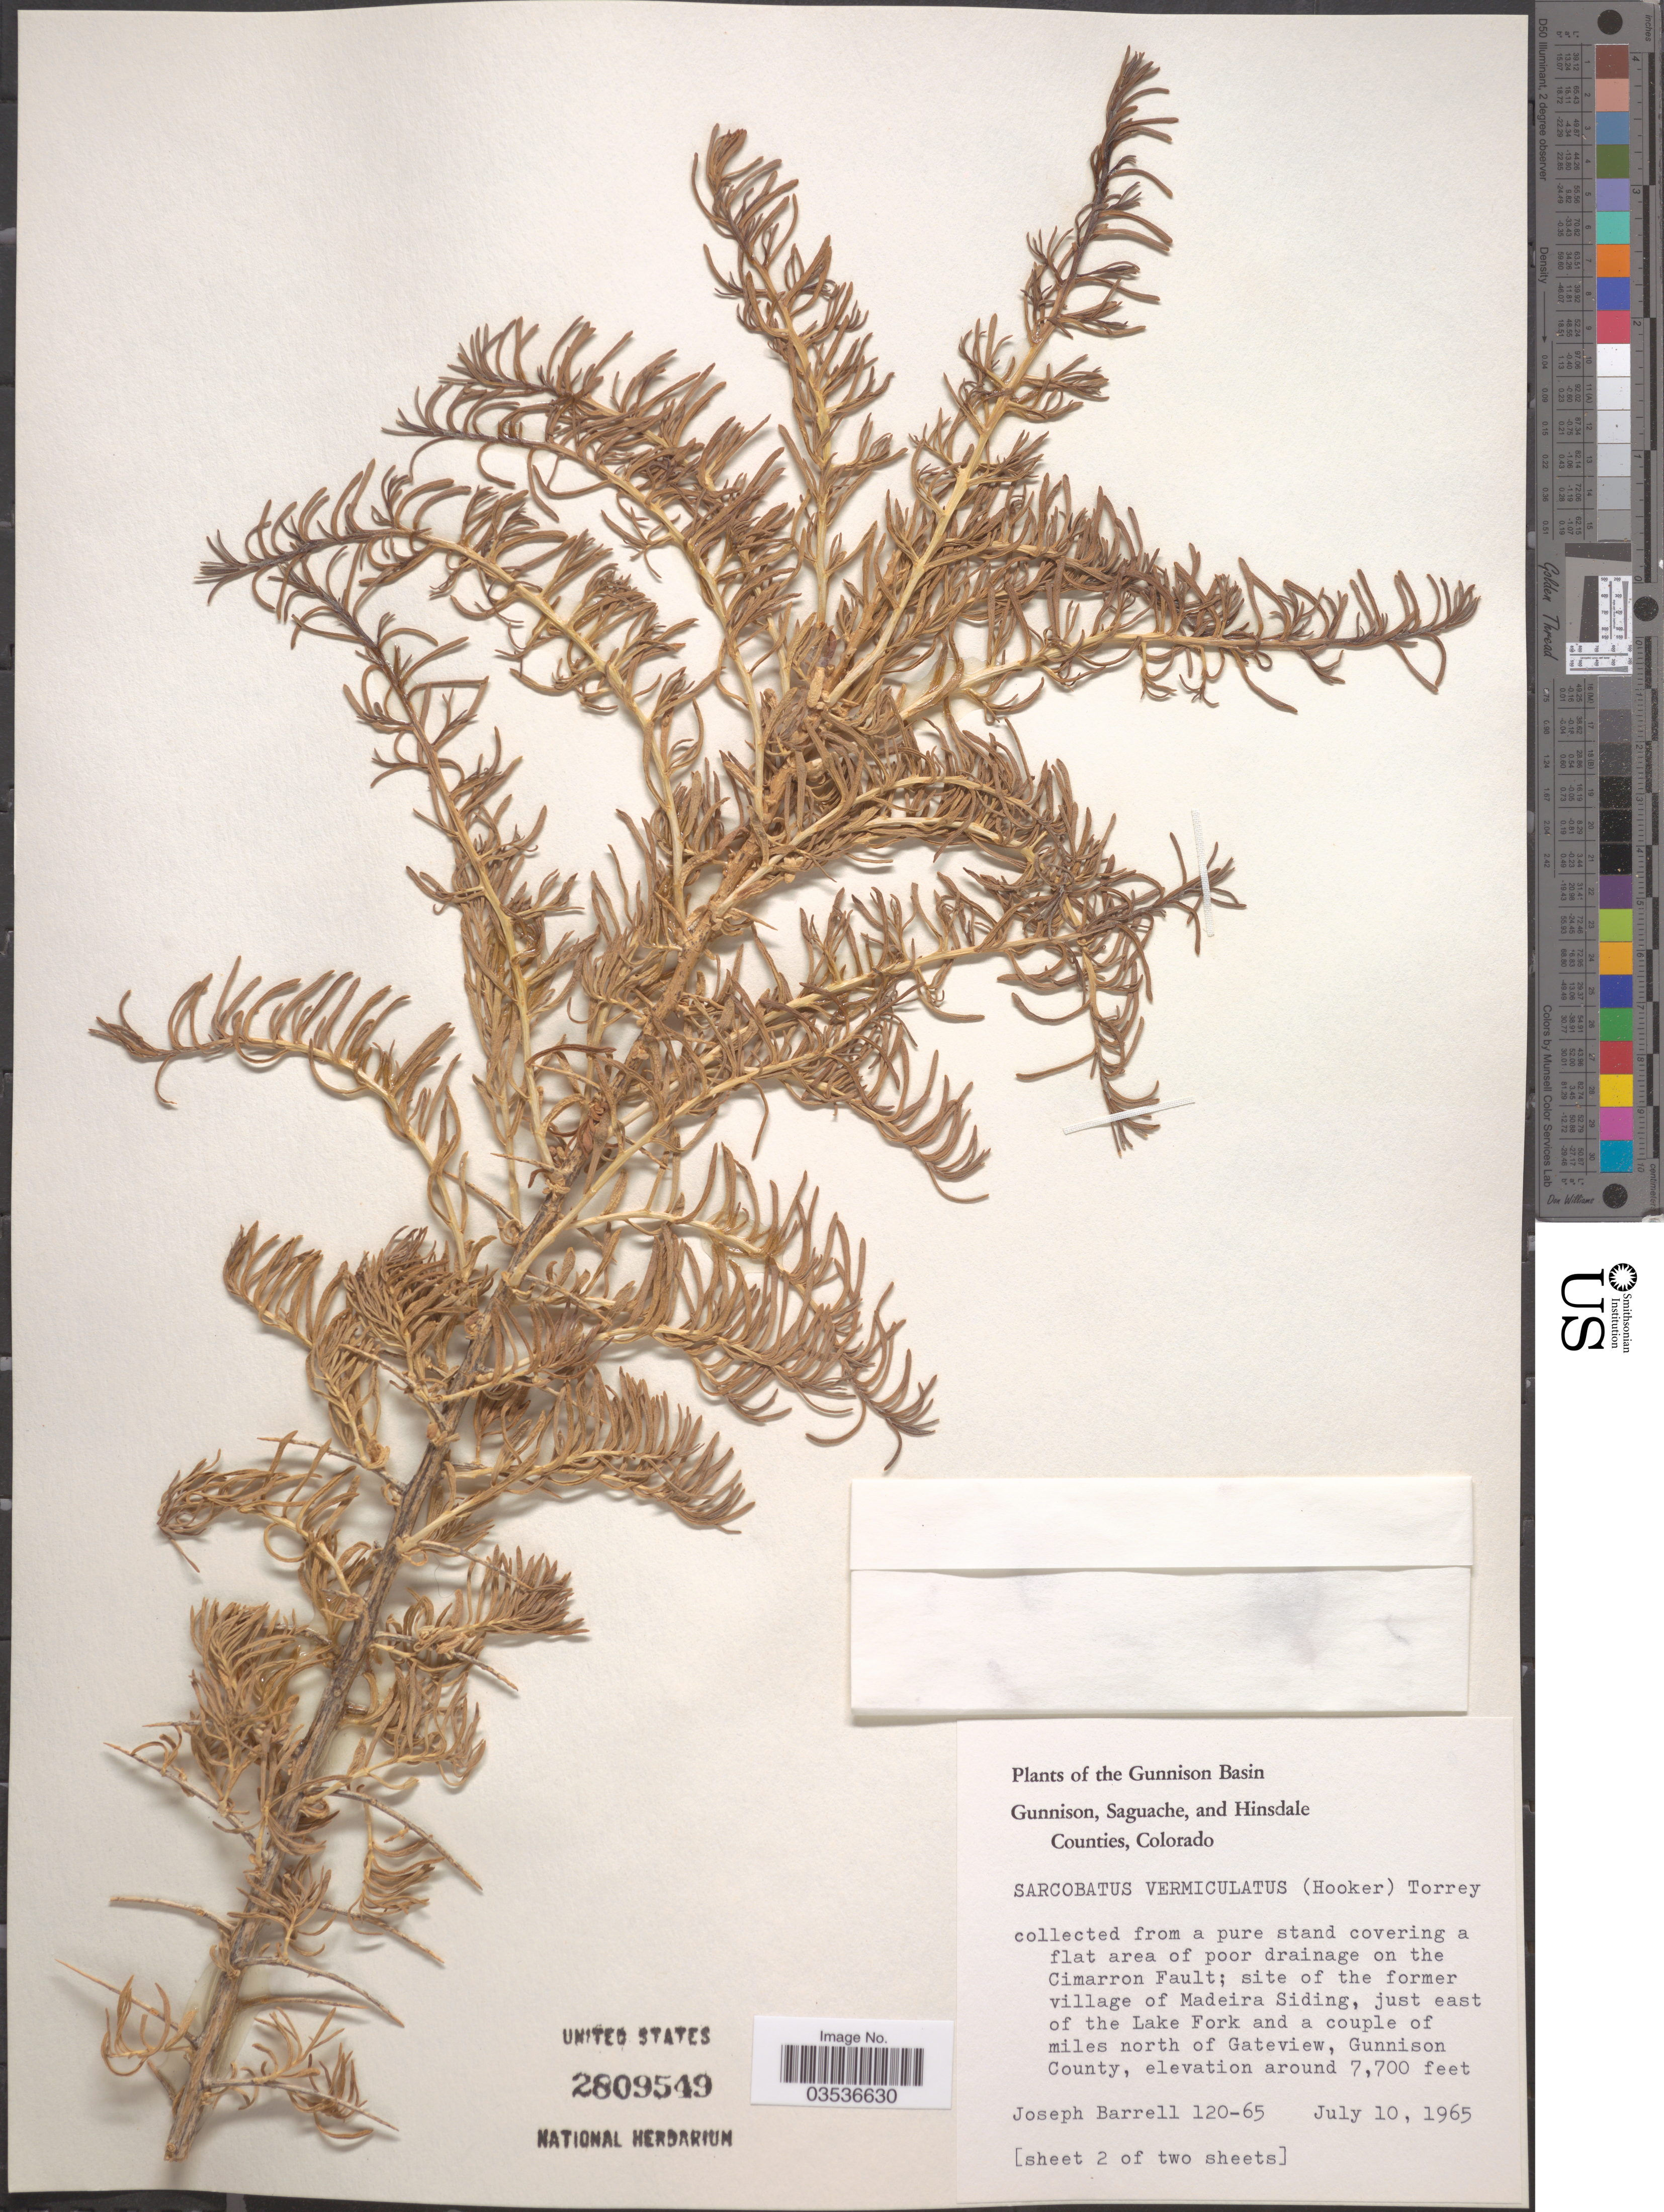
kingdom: Plantae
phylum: Tracheophyta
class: Magnoliopsida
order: Caryophyllales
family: Sarcobataceae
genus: Sarcobatus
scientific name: Sarcobatus vermiculatus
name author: (Hook.) Torr.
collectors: J. Barrell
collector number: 120-65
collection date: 1965-07-10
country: United States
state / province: Colorado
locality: The Gunnison Basin. On the Cimarron Fault; site of the former village of Madeira Siding, just east of the Lake Fork and a couple of miles north of Gateview, Gunnison County.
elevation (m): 2347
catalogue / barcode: US 2809549